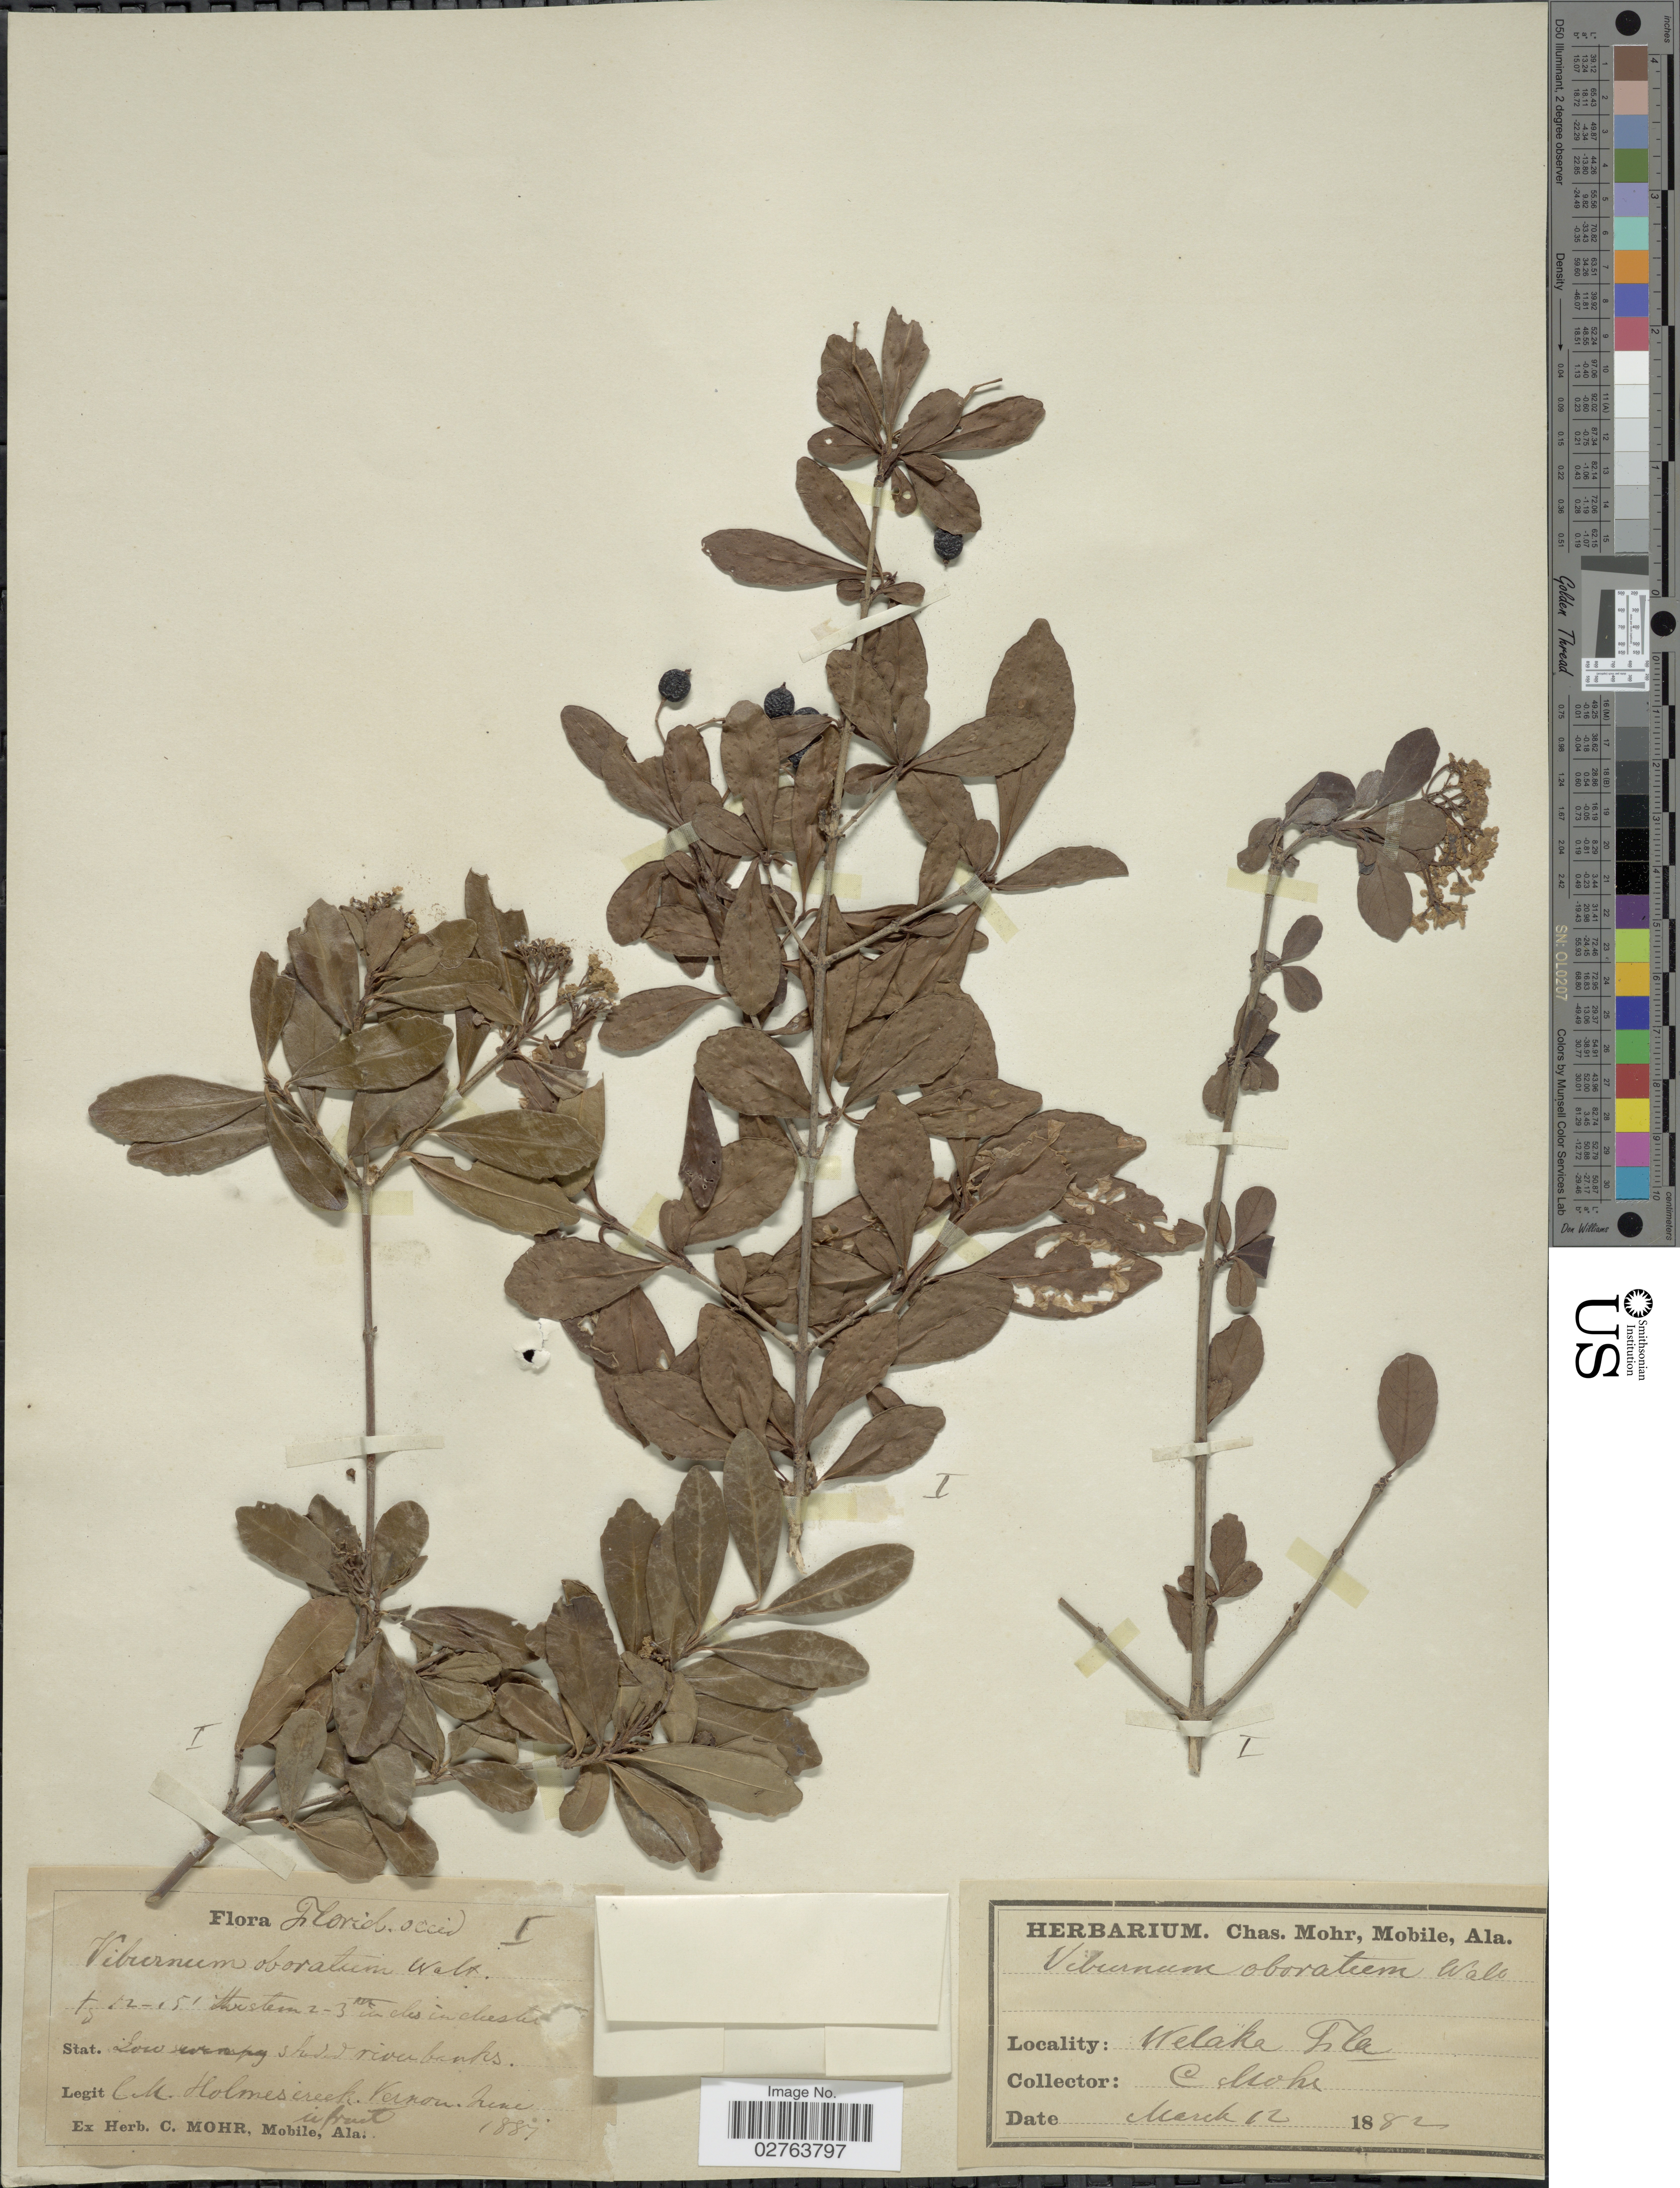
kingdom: Plantae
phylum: Tracheophyta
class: Magnoliopsida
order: Dipsacales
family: Viburnaceae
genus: Viburnum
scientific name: Viburnum obovatum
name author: Walter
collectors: Mohr, C. T. (herbarium)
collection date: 1882-03-12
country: United States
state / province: Florida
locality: Florid. occid. Welaka. Holmescreek